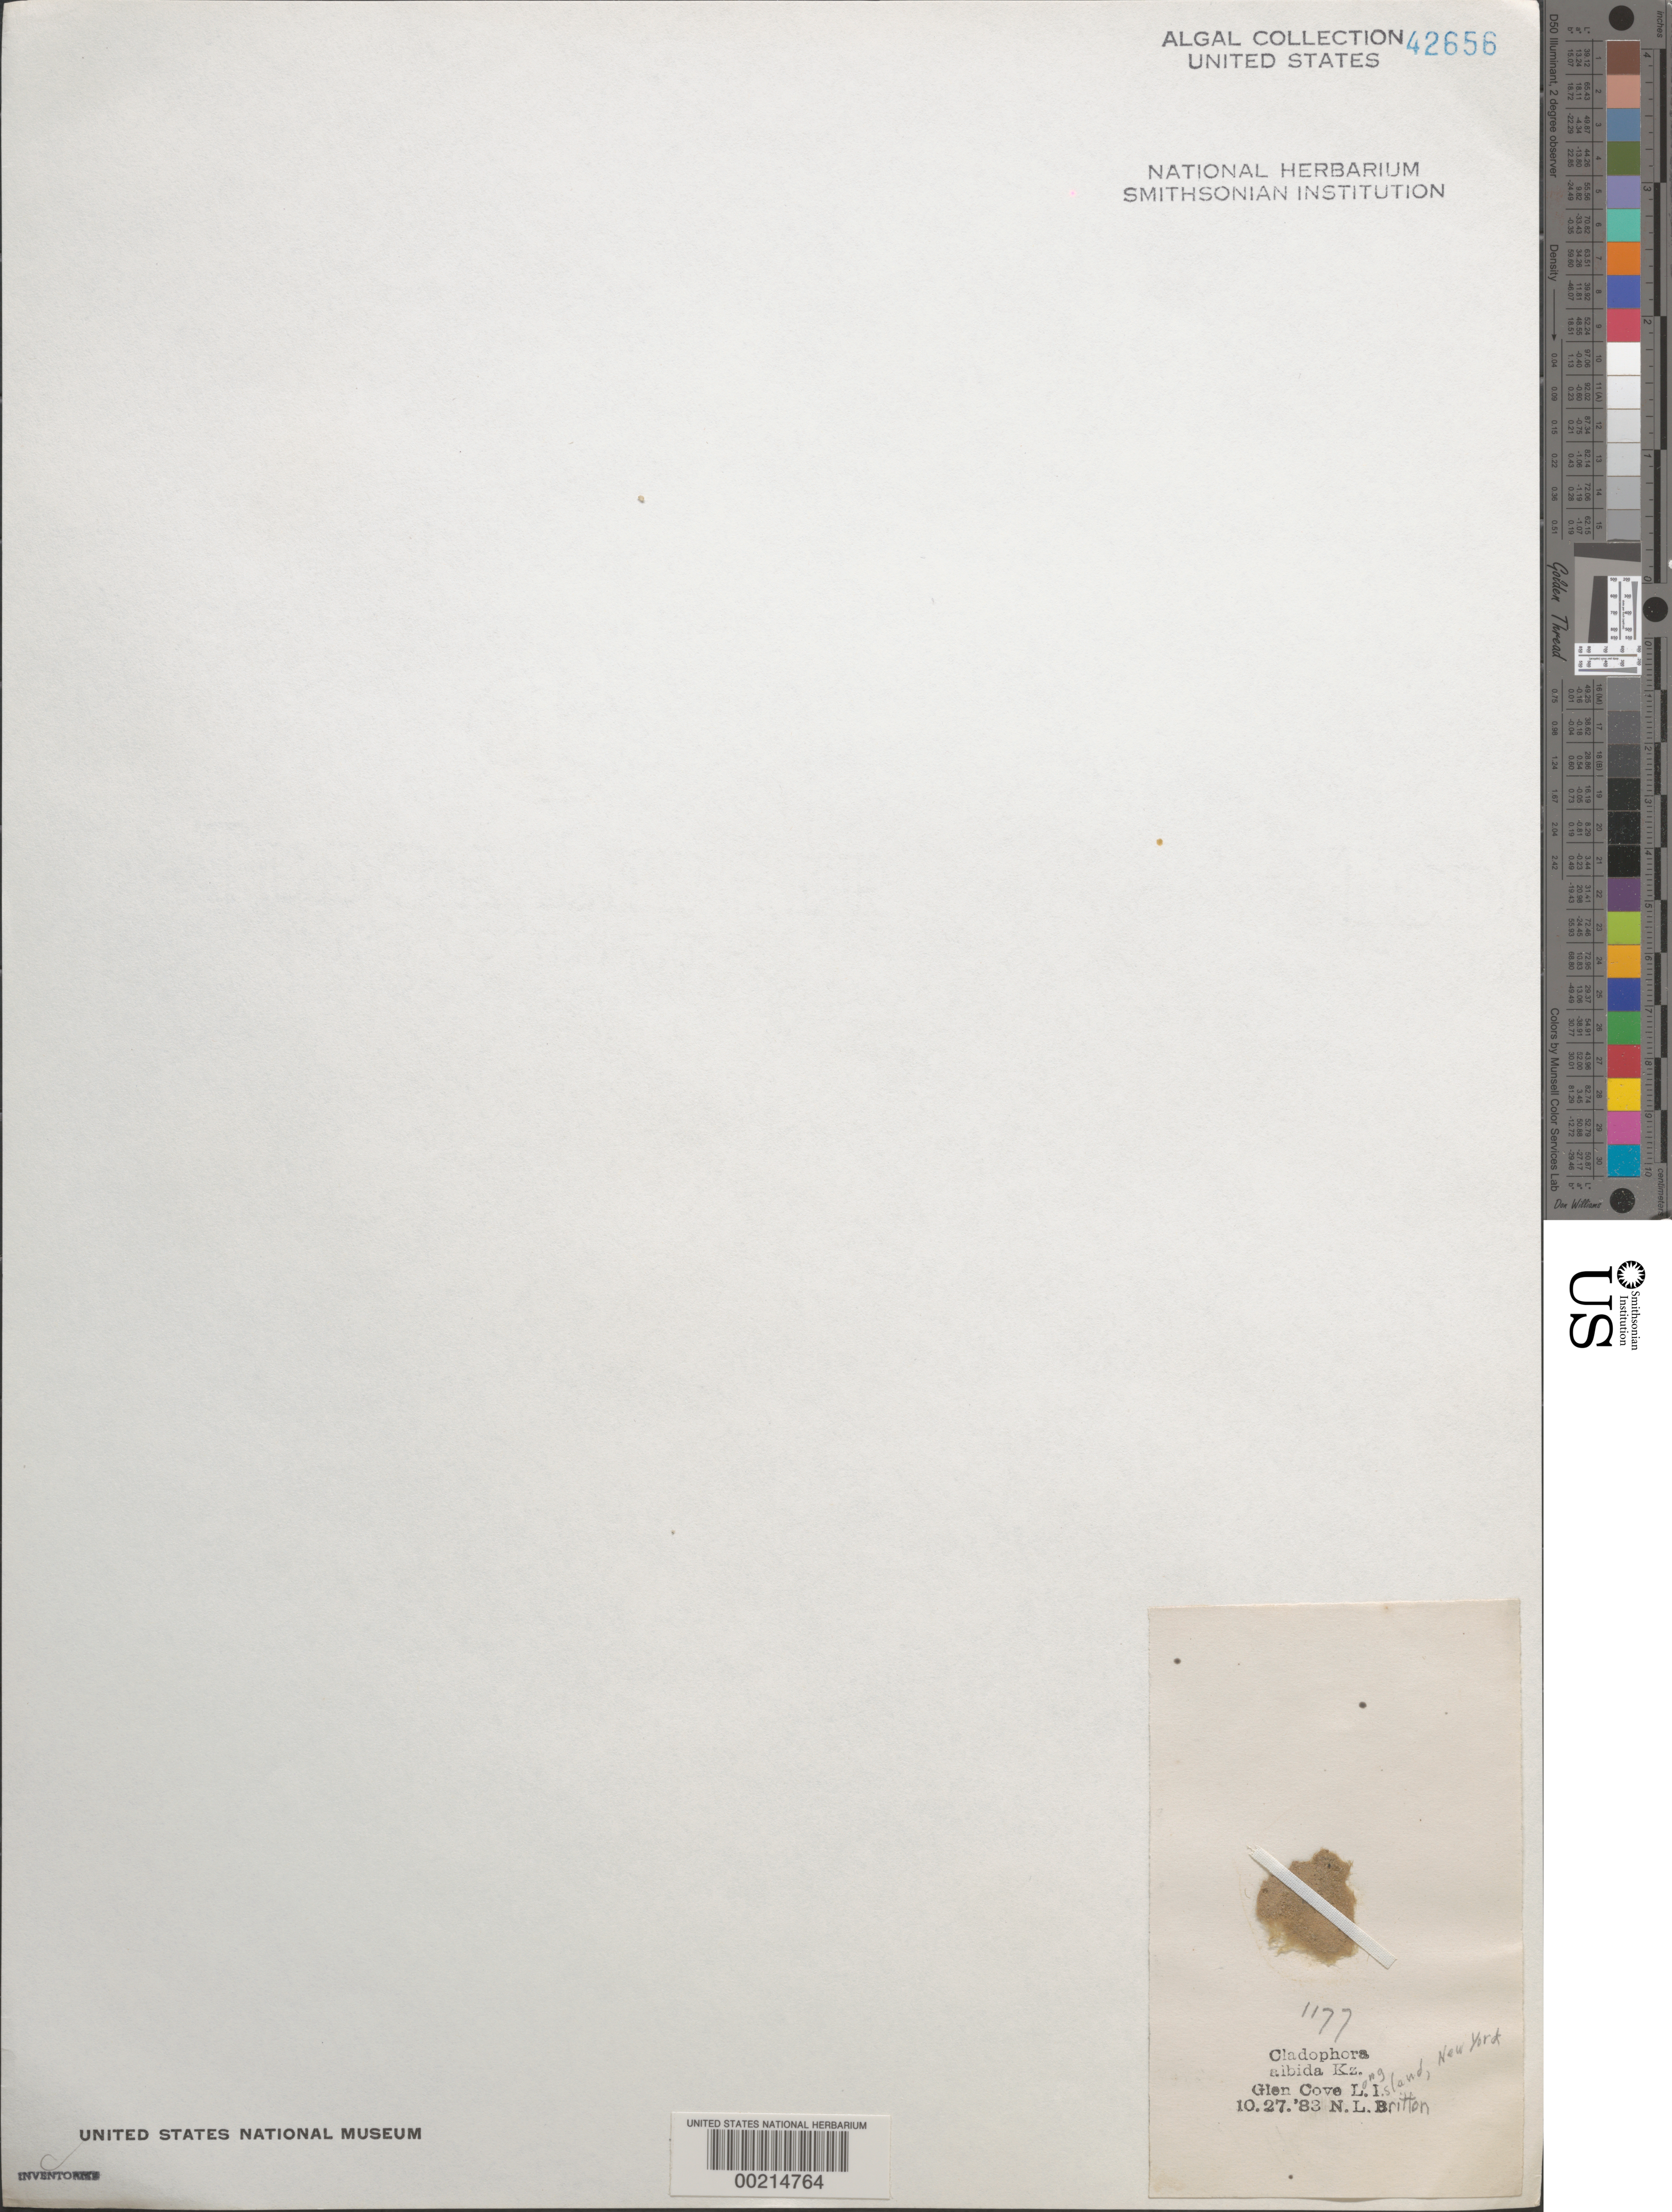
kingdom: Plantae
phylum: Chlorophyta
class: Ulvophyceae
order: Cladophorales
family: Cladophoraceae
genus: Cladophora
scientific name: Cladophora albida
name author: (Nees) Kütz.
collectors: N. Britton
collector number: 1177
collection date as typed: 27 Oct 1883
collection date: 1883-10-27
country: United States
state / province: New York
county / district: Nassau County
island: Long Island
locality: Glen Cove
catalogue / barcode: US 42656